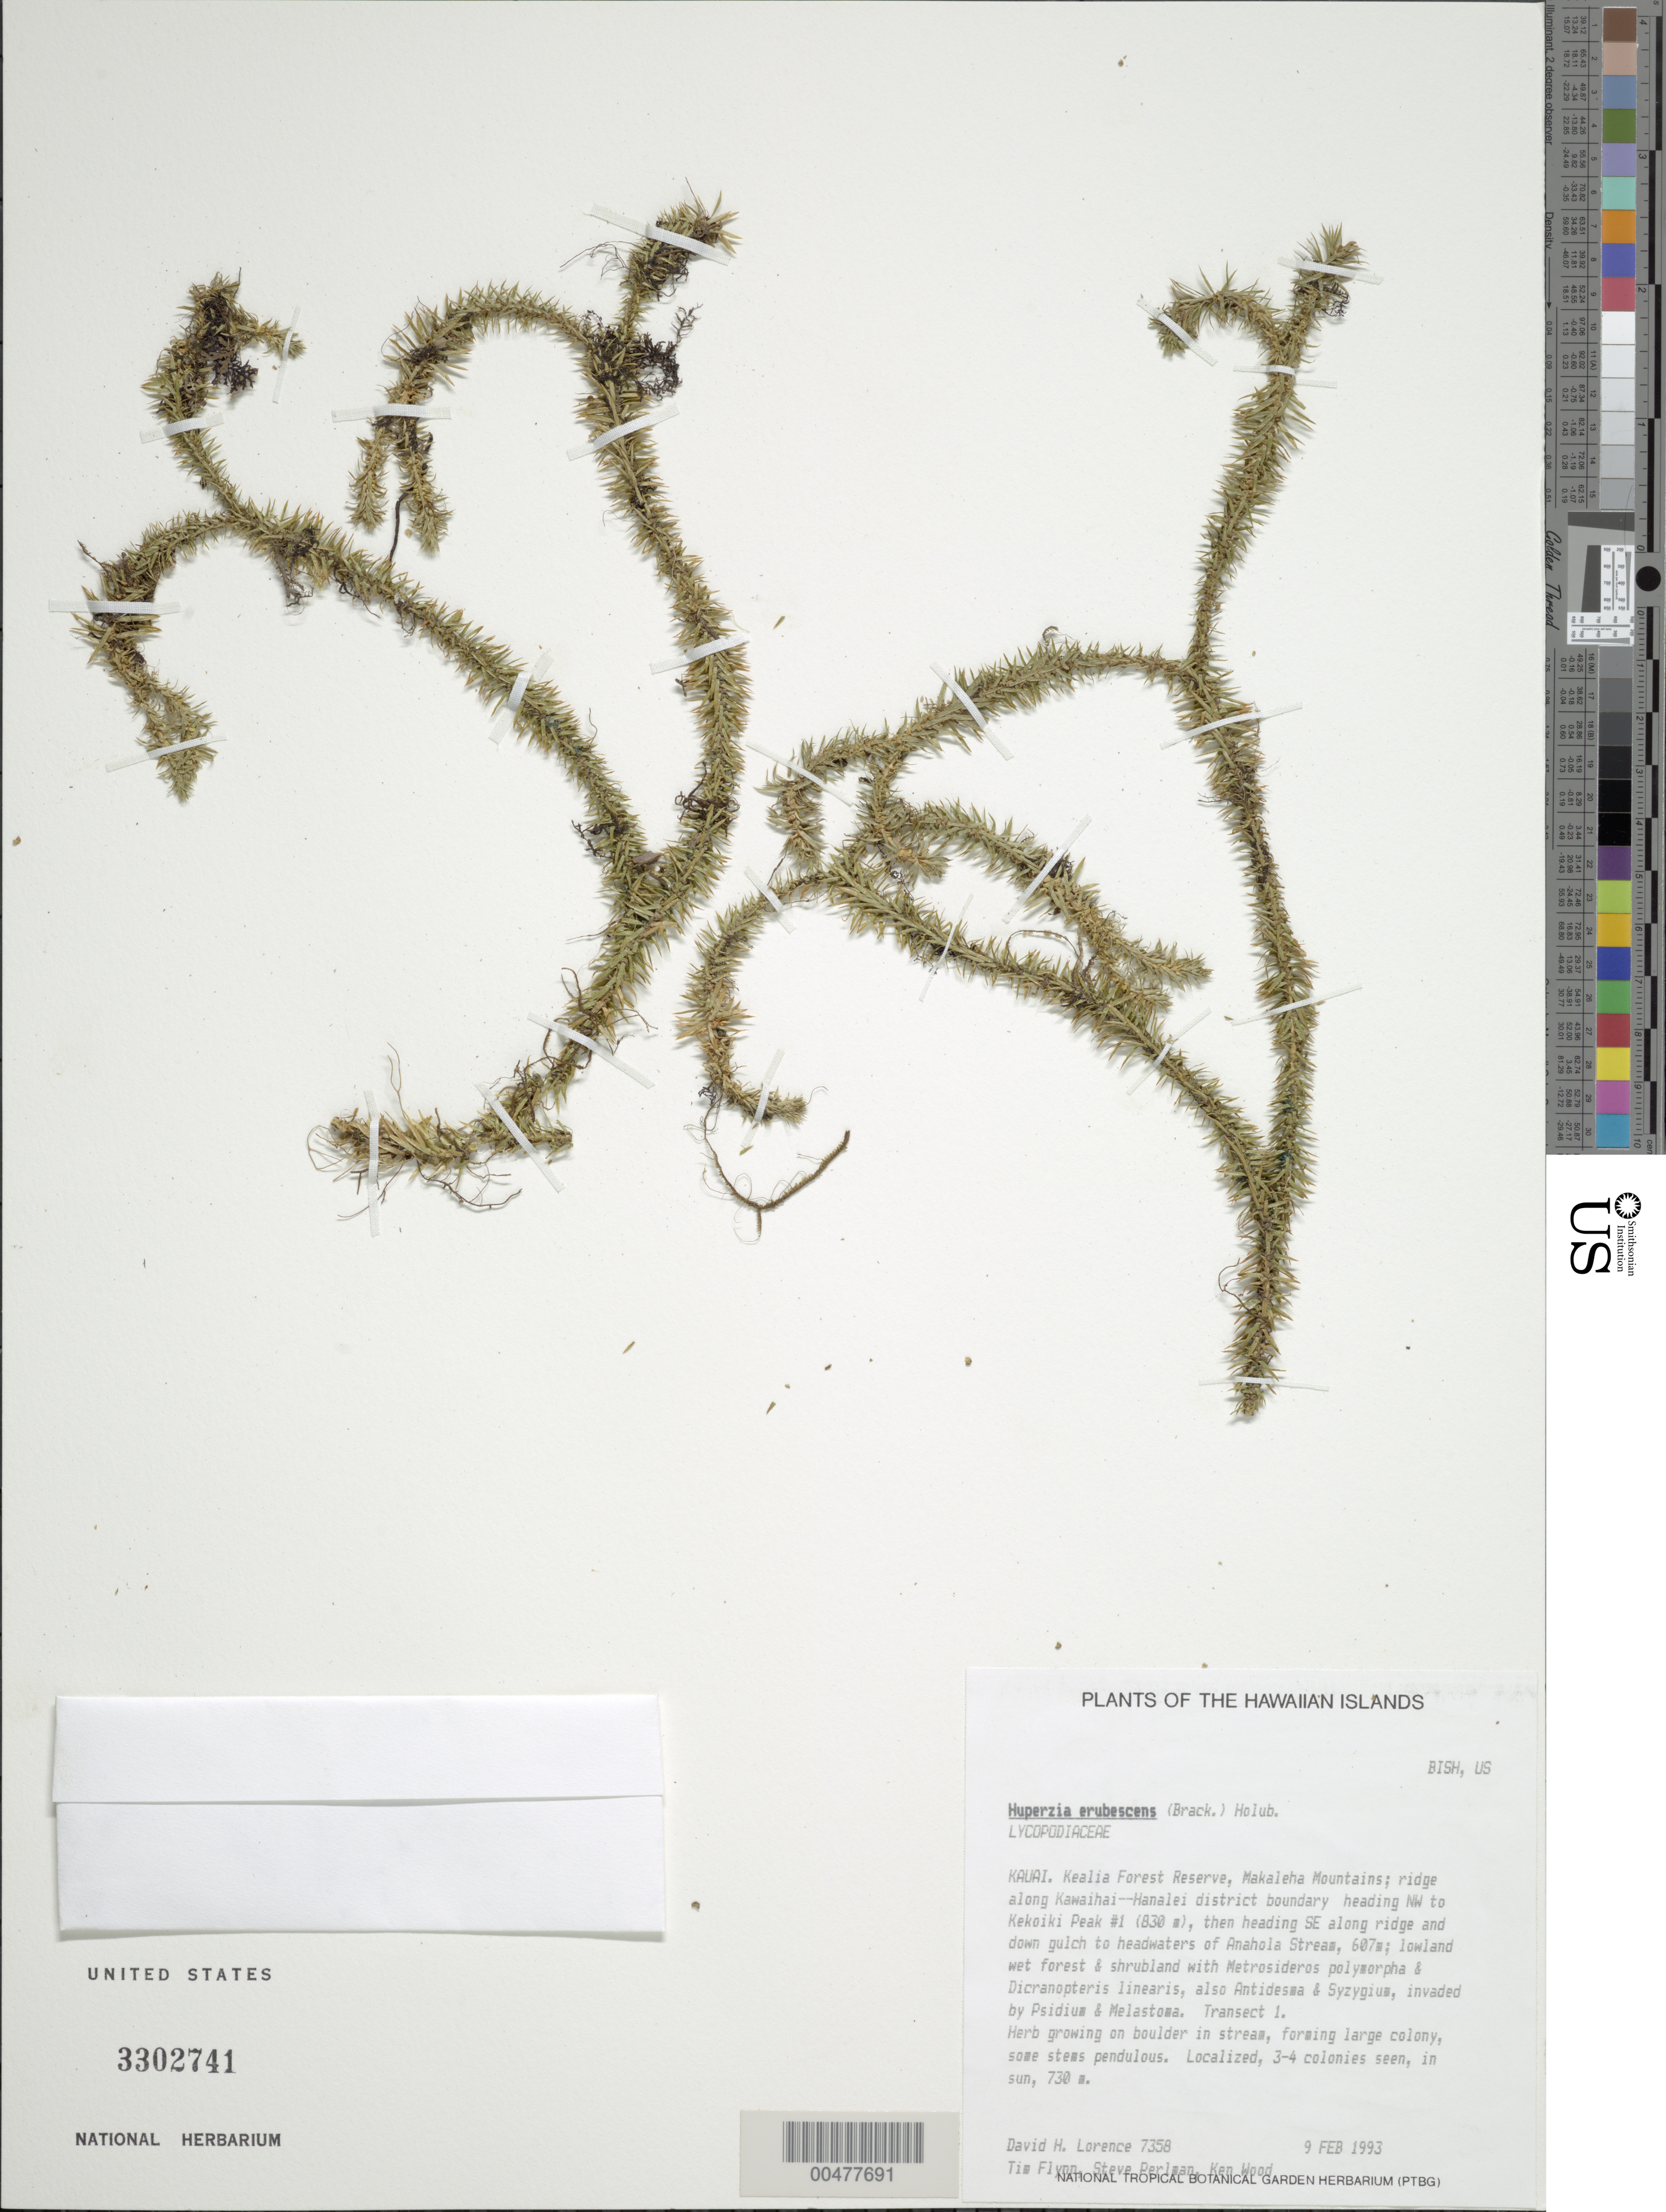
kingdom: Plantae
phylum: Tracheophyta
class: Lycopodiopsida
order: Lycopodiales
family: Lycopodiaceae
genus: Huperzia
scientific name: Huperzia erubescens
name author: (Brack.) Holub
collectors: D. Lorence, T. W. Flynn, S. P. Perlman & K. Wood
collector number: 7358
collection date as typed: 9 Feb 1993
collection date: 1993-02-09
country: United States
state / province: Hawaii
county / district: Kauai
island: Kaua'i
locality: Kealia Forest Reserve, Makaleha Mts., ridge along Kawaihai-Hanalei dist. bound heading NW to Kekoiki Peak #1 then SE to ...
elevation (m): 730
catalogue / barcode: US 3302741